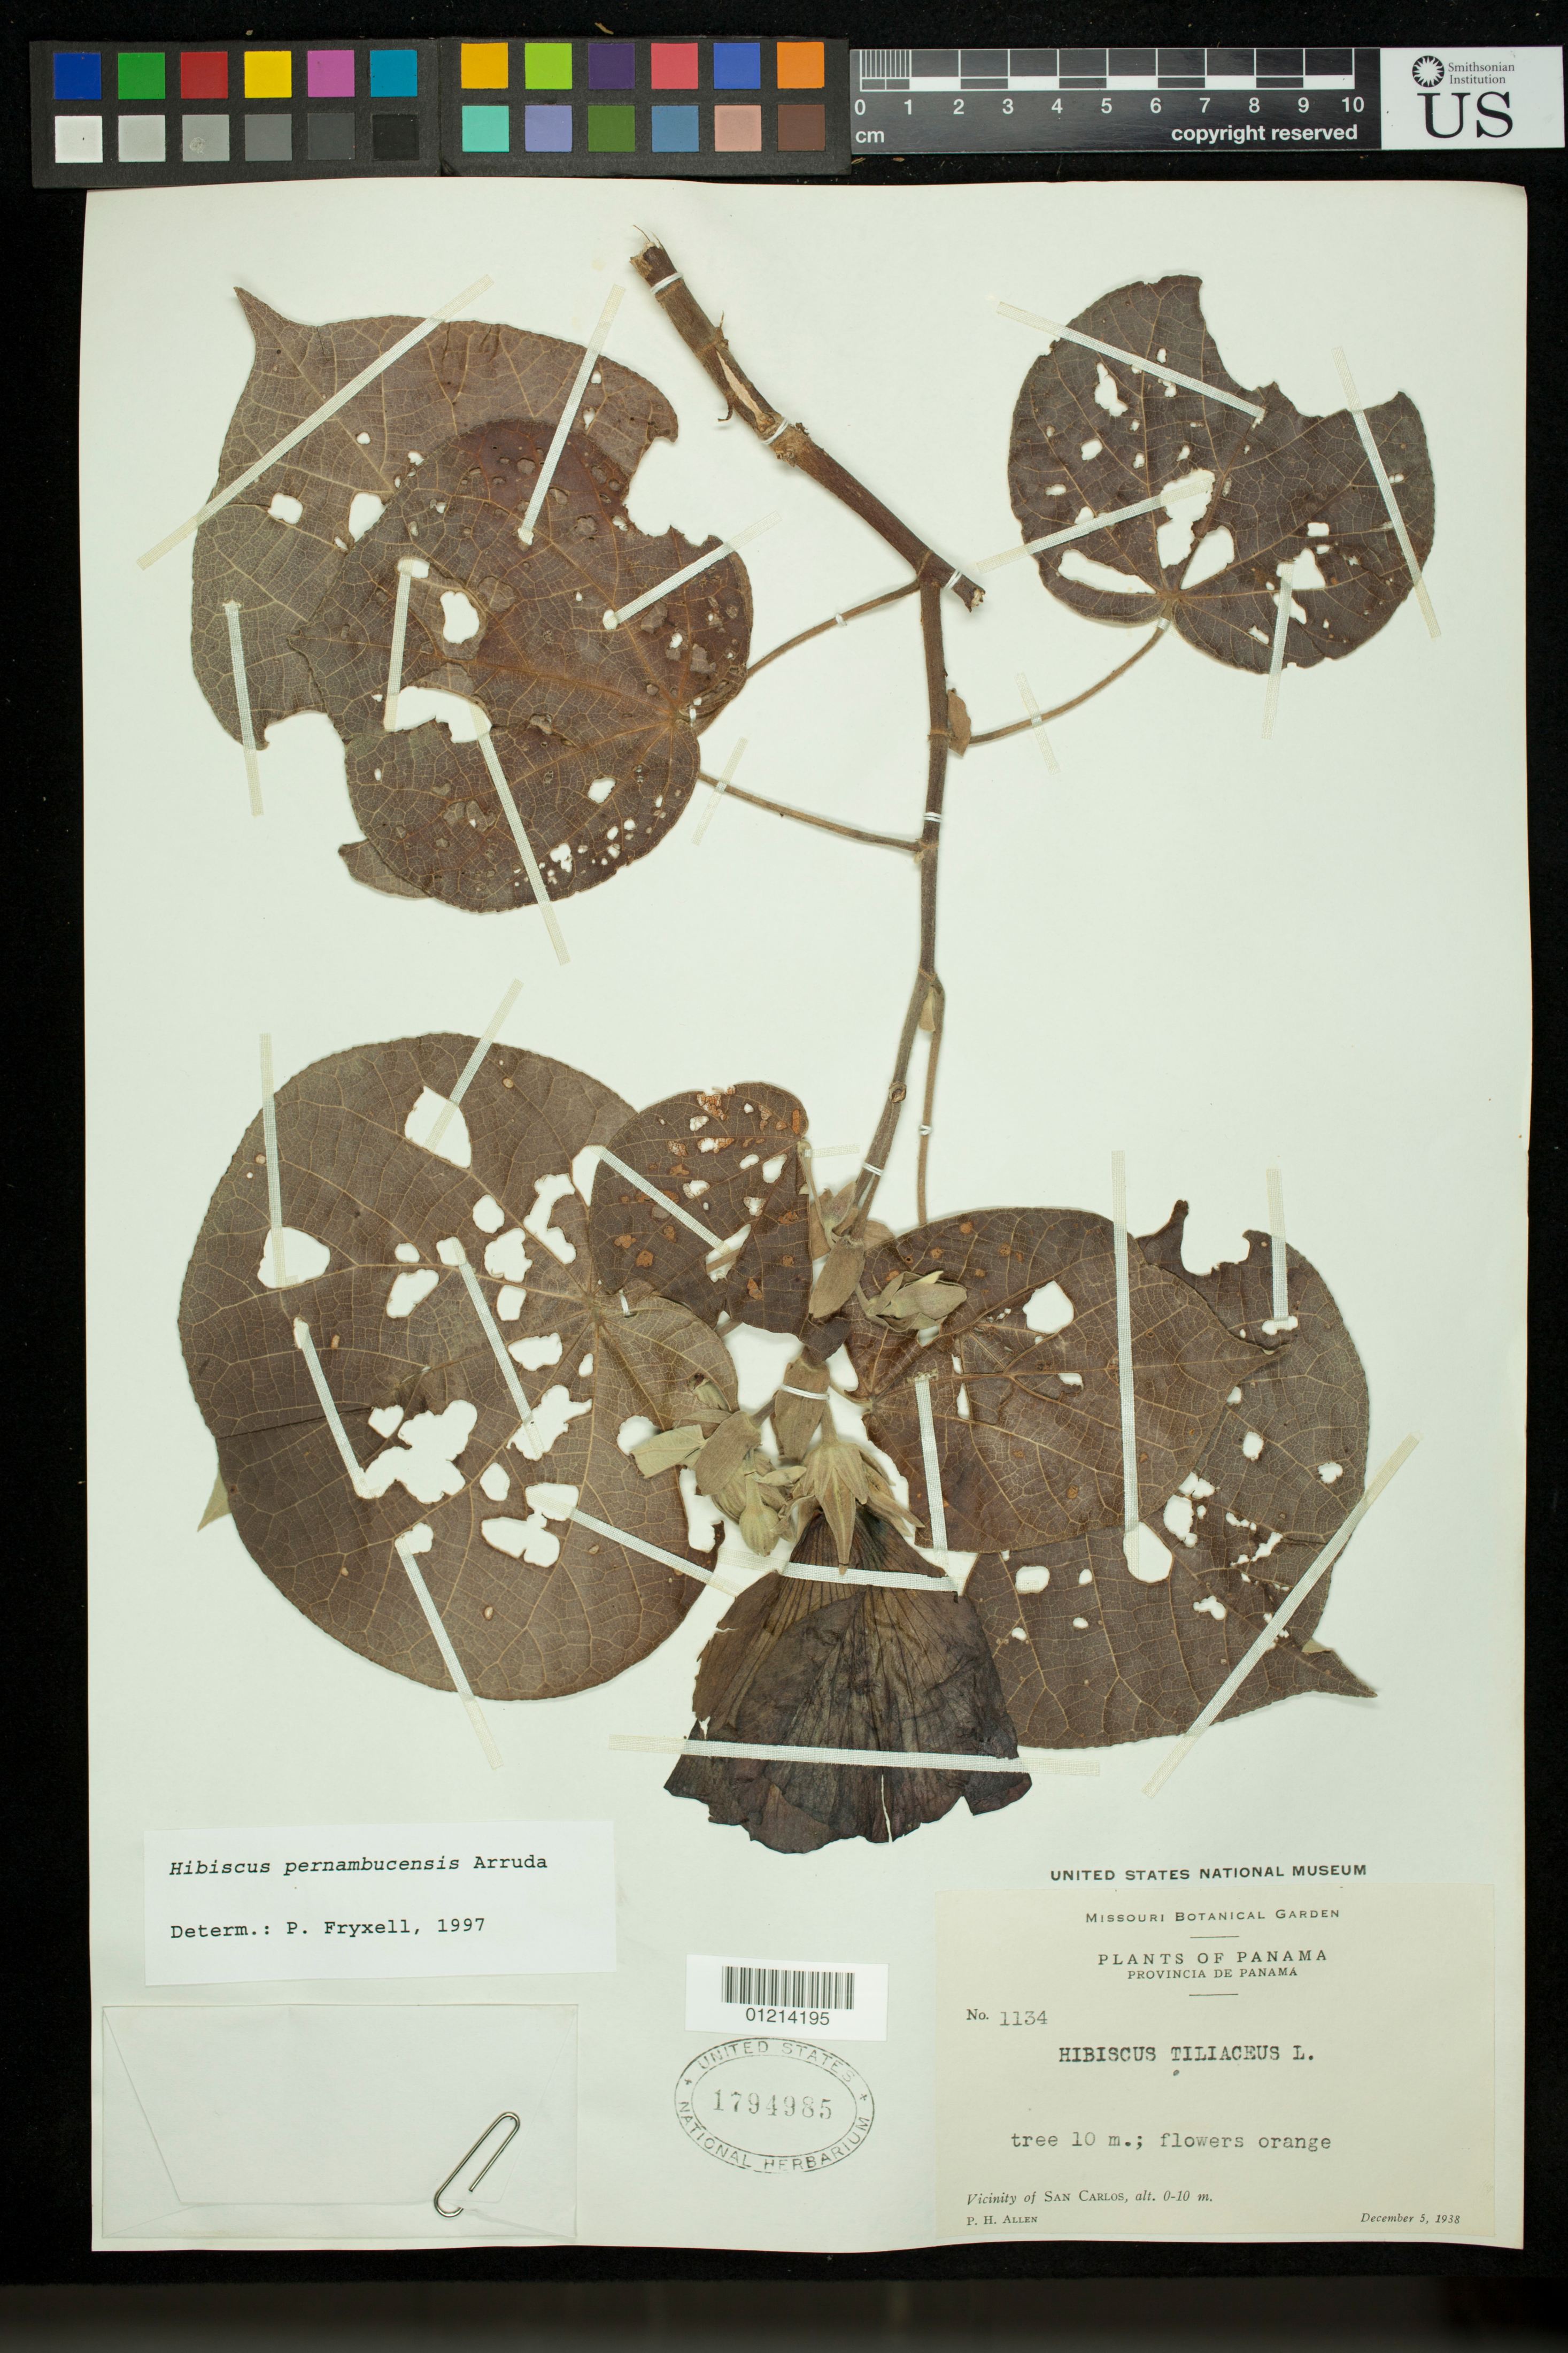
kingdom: Plantae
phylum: Tracheophyta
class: Magnoliopsida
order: Malvales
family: Malvaceae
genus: Talipariti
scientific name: Talipariti tiliaceum var. pernambucense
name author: (Arruda) Fryxell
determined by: Dorr, Laurence J., Curator (BOT), Smithsonian Institution - National Museum of Natural History (UNITED STATES)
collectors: P. H. Allen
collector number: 1134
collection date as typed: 12 May 1938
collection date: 1938-05-12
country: Panama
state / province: Panamá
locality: Provincia de Panama: Vicinity of San Carlos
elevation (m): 0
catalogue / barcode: US 1794985